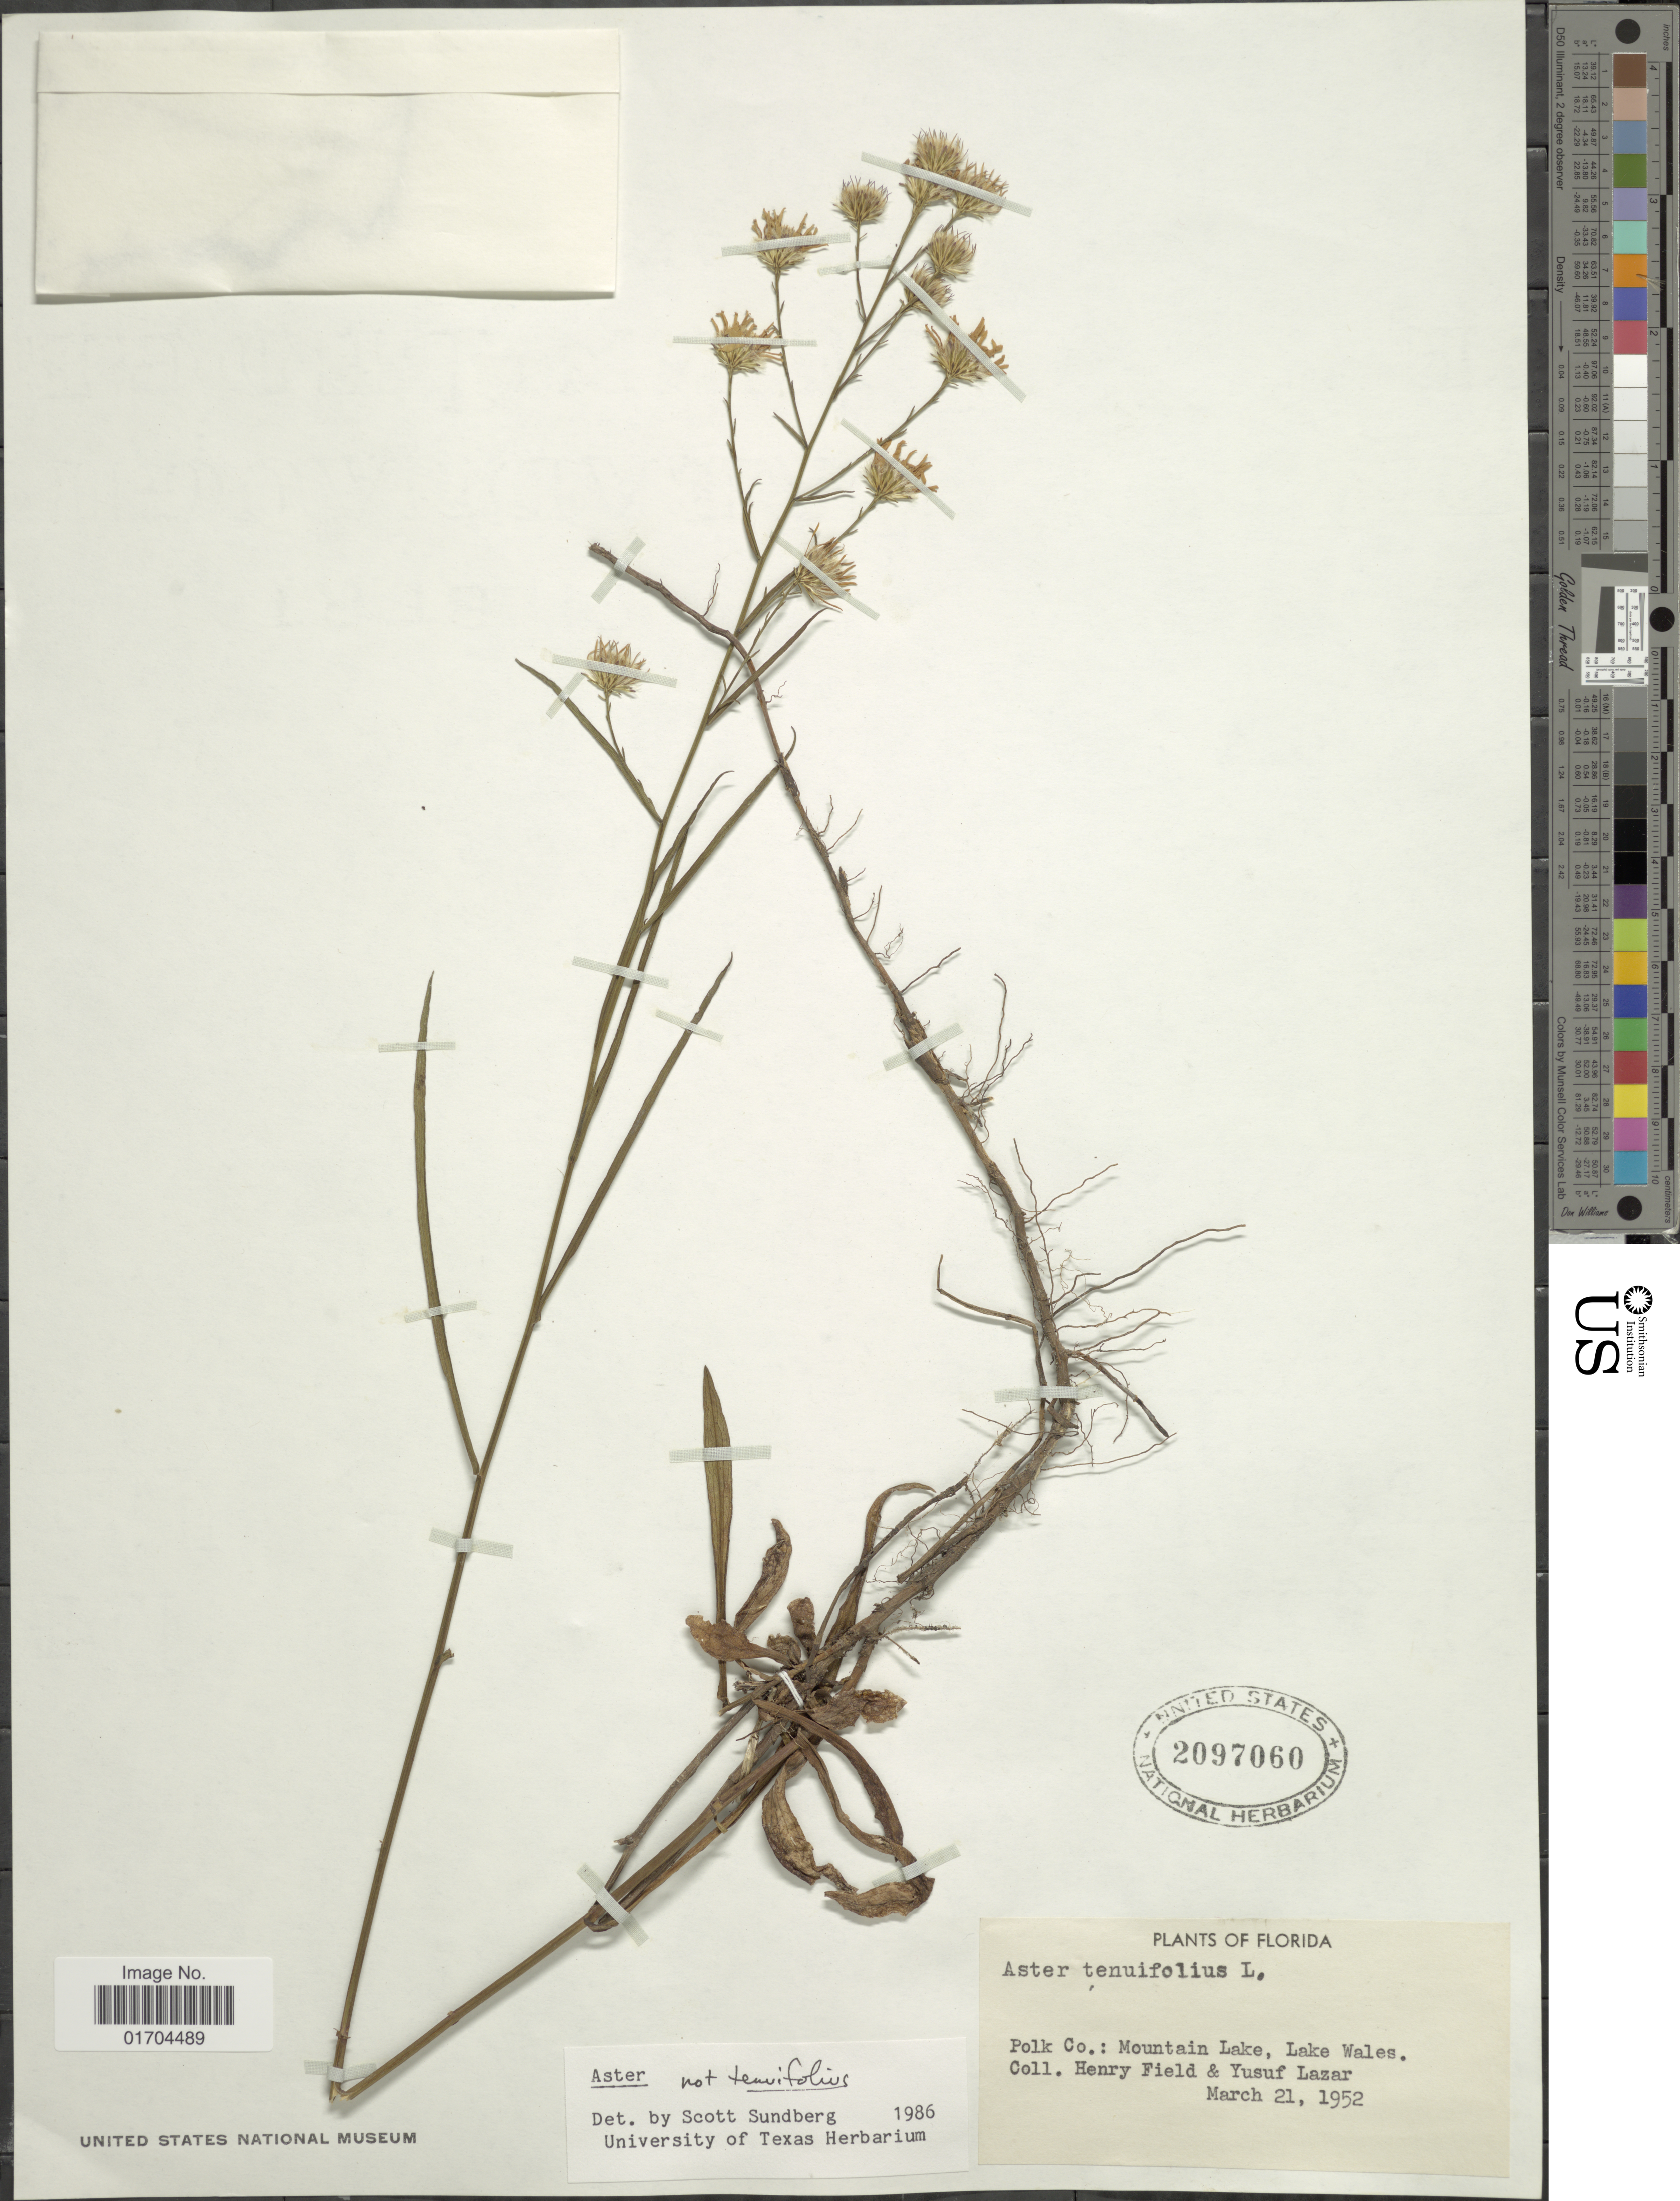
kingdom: Plantae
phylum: Tracheophyta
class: Magnoliopsida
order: Asterales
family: Asteraceae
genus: Symphyotrichum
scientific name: Symphyotrichum sp.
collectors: H. Field & Y. Lazar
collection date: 1952-03-21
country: United States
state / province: Florida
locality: Polk Co., Mountain Lake, Laek Wales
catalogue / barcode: US 2097060